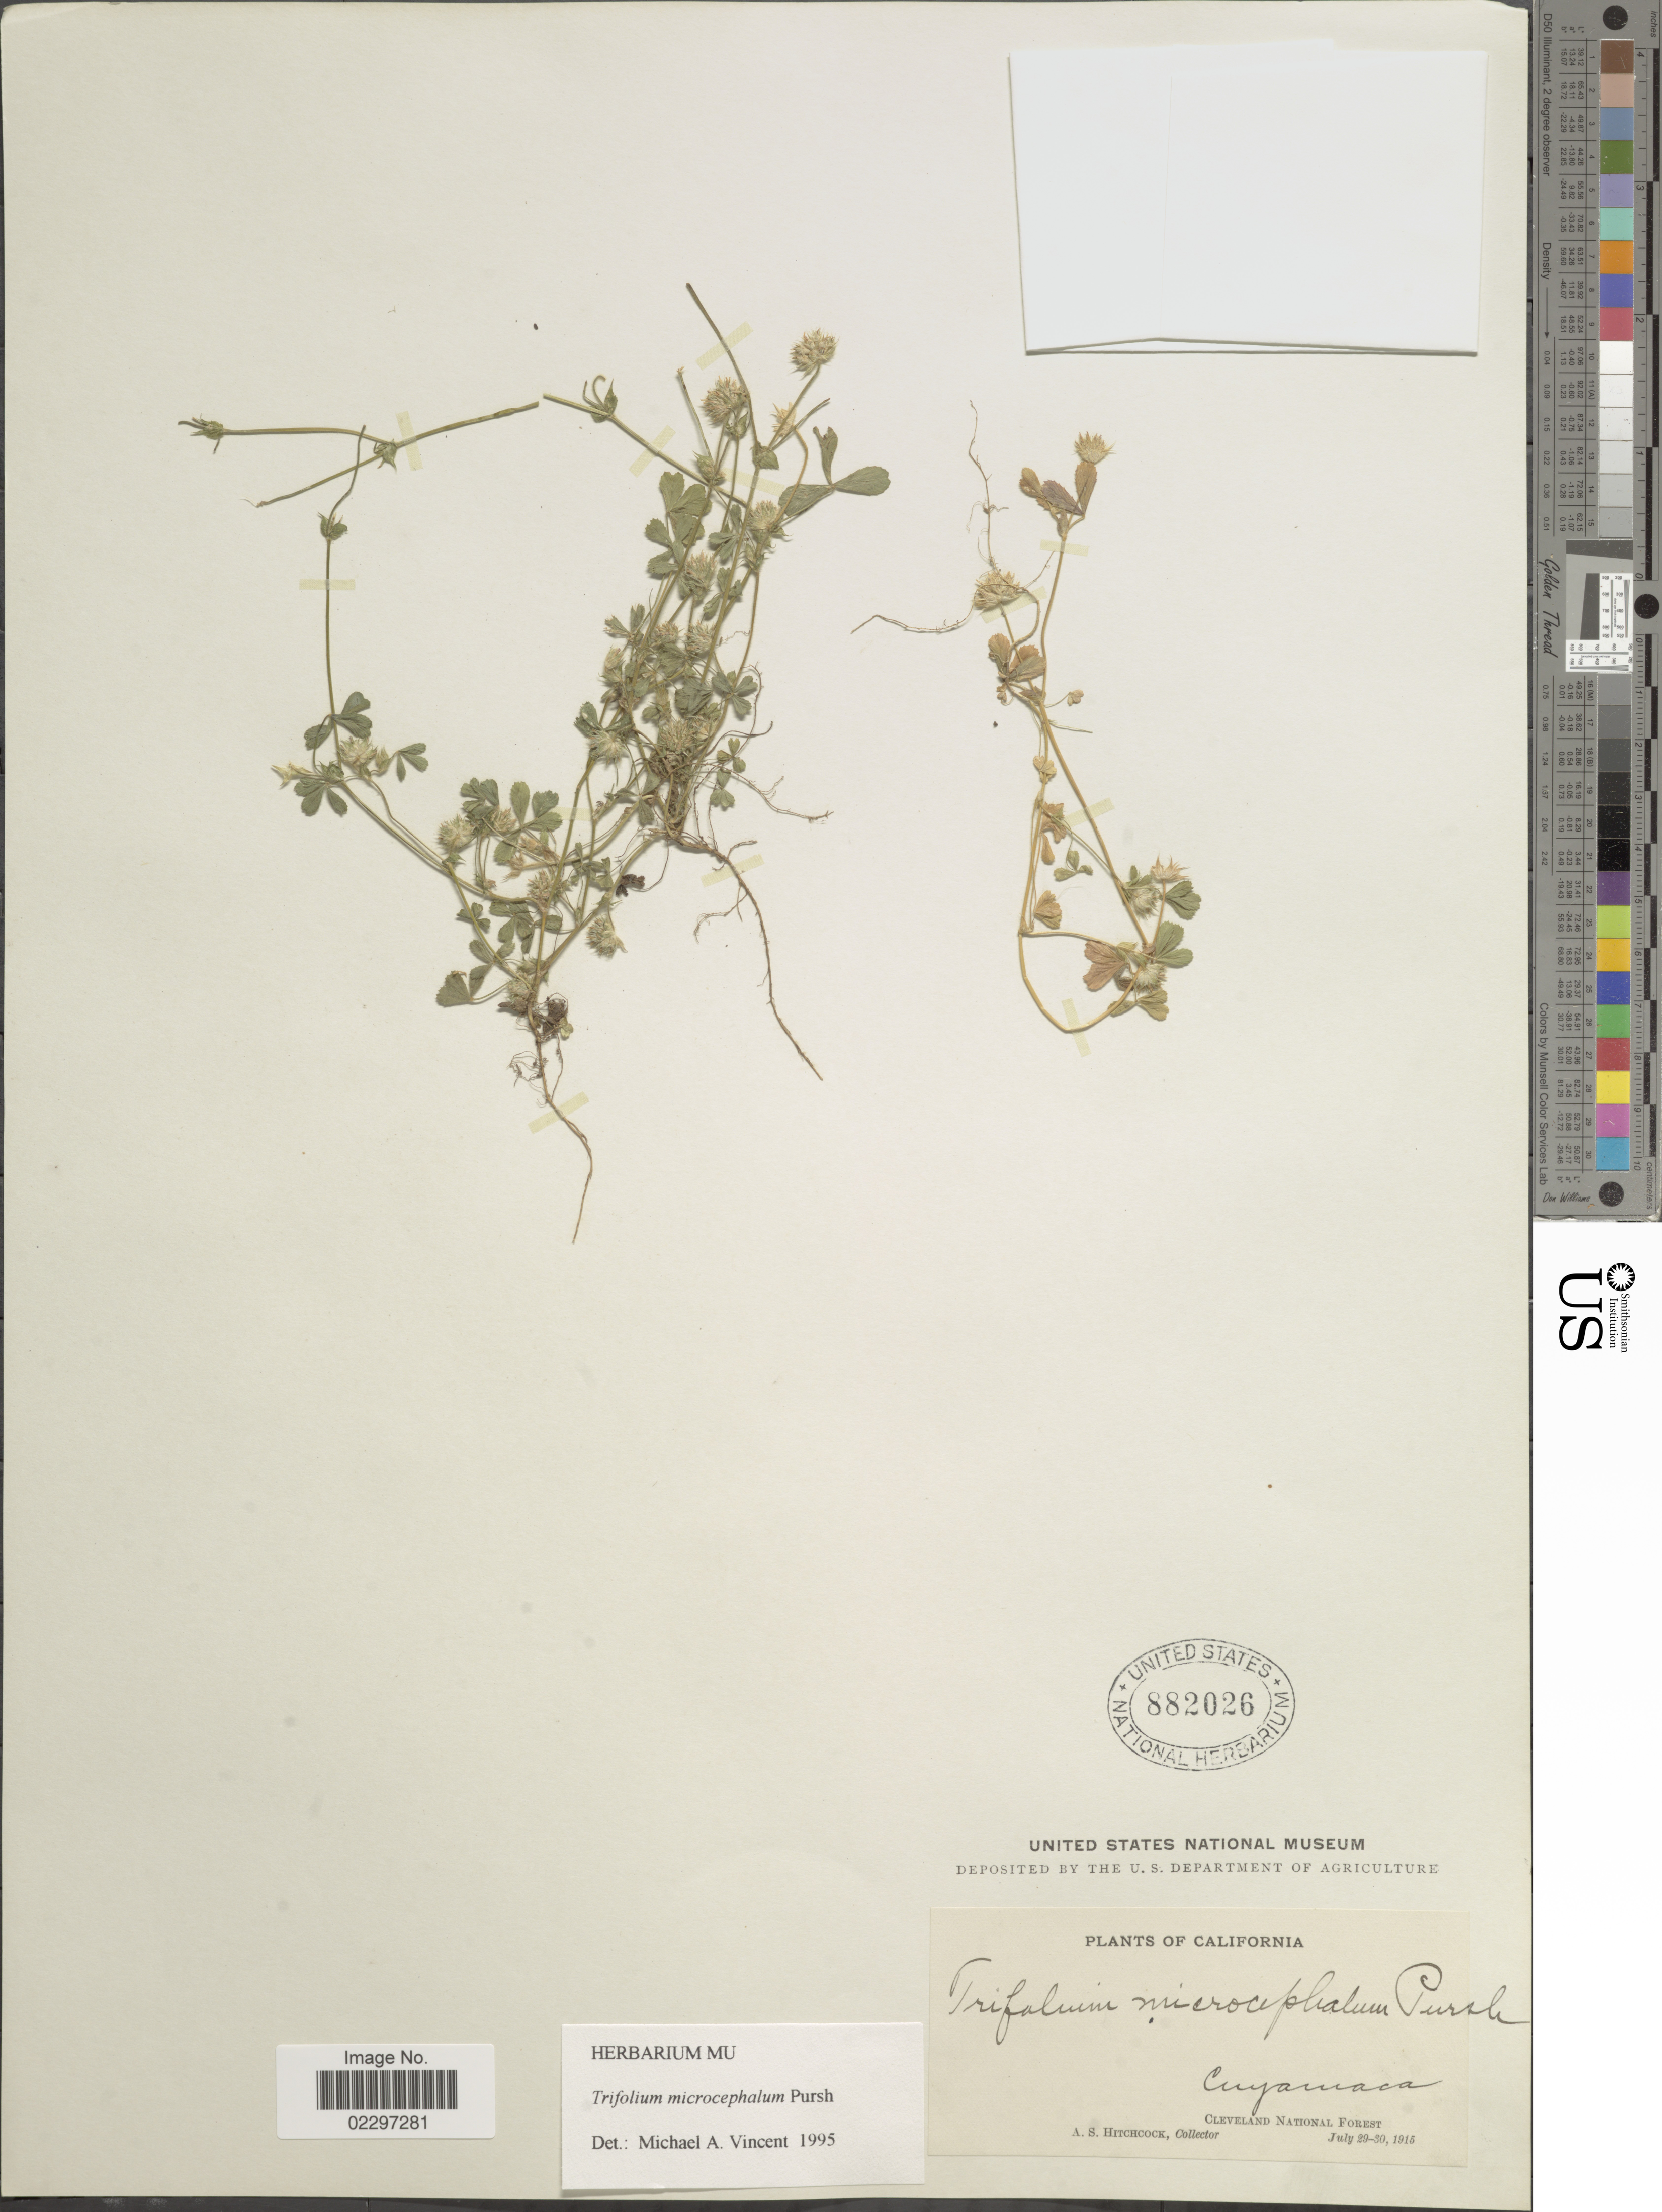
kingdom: Plantae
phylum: Tracheophyta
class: Magnoliopsida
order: Fabales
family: Fabaceae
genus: Trifolium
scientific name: Trifolium microcephalum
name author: Pursh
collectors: A. S. Hitchcock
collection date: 1915-07-29/1915-07-30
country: United States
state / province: California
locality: Cuyamaca. Cleveland National Forest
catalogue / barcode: US 882026